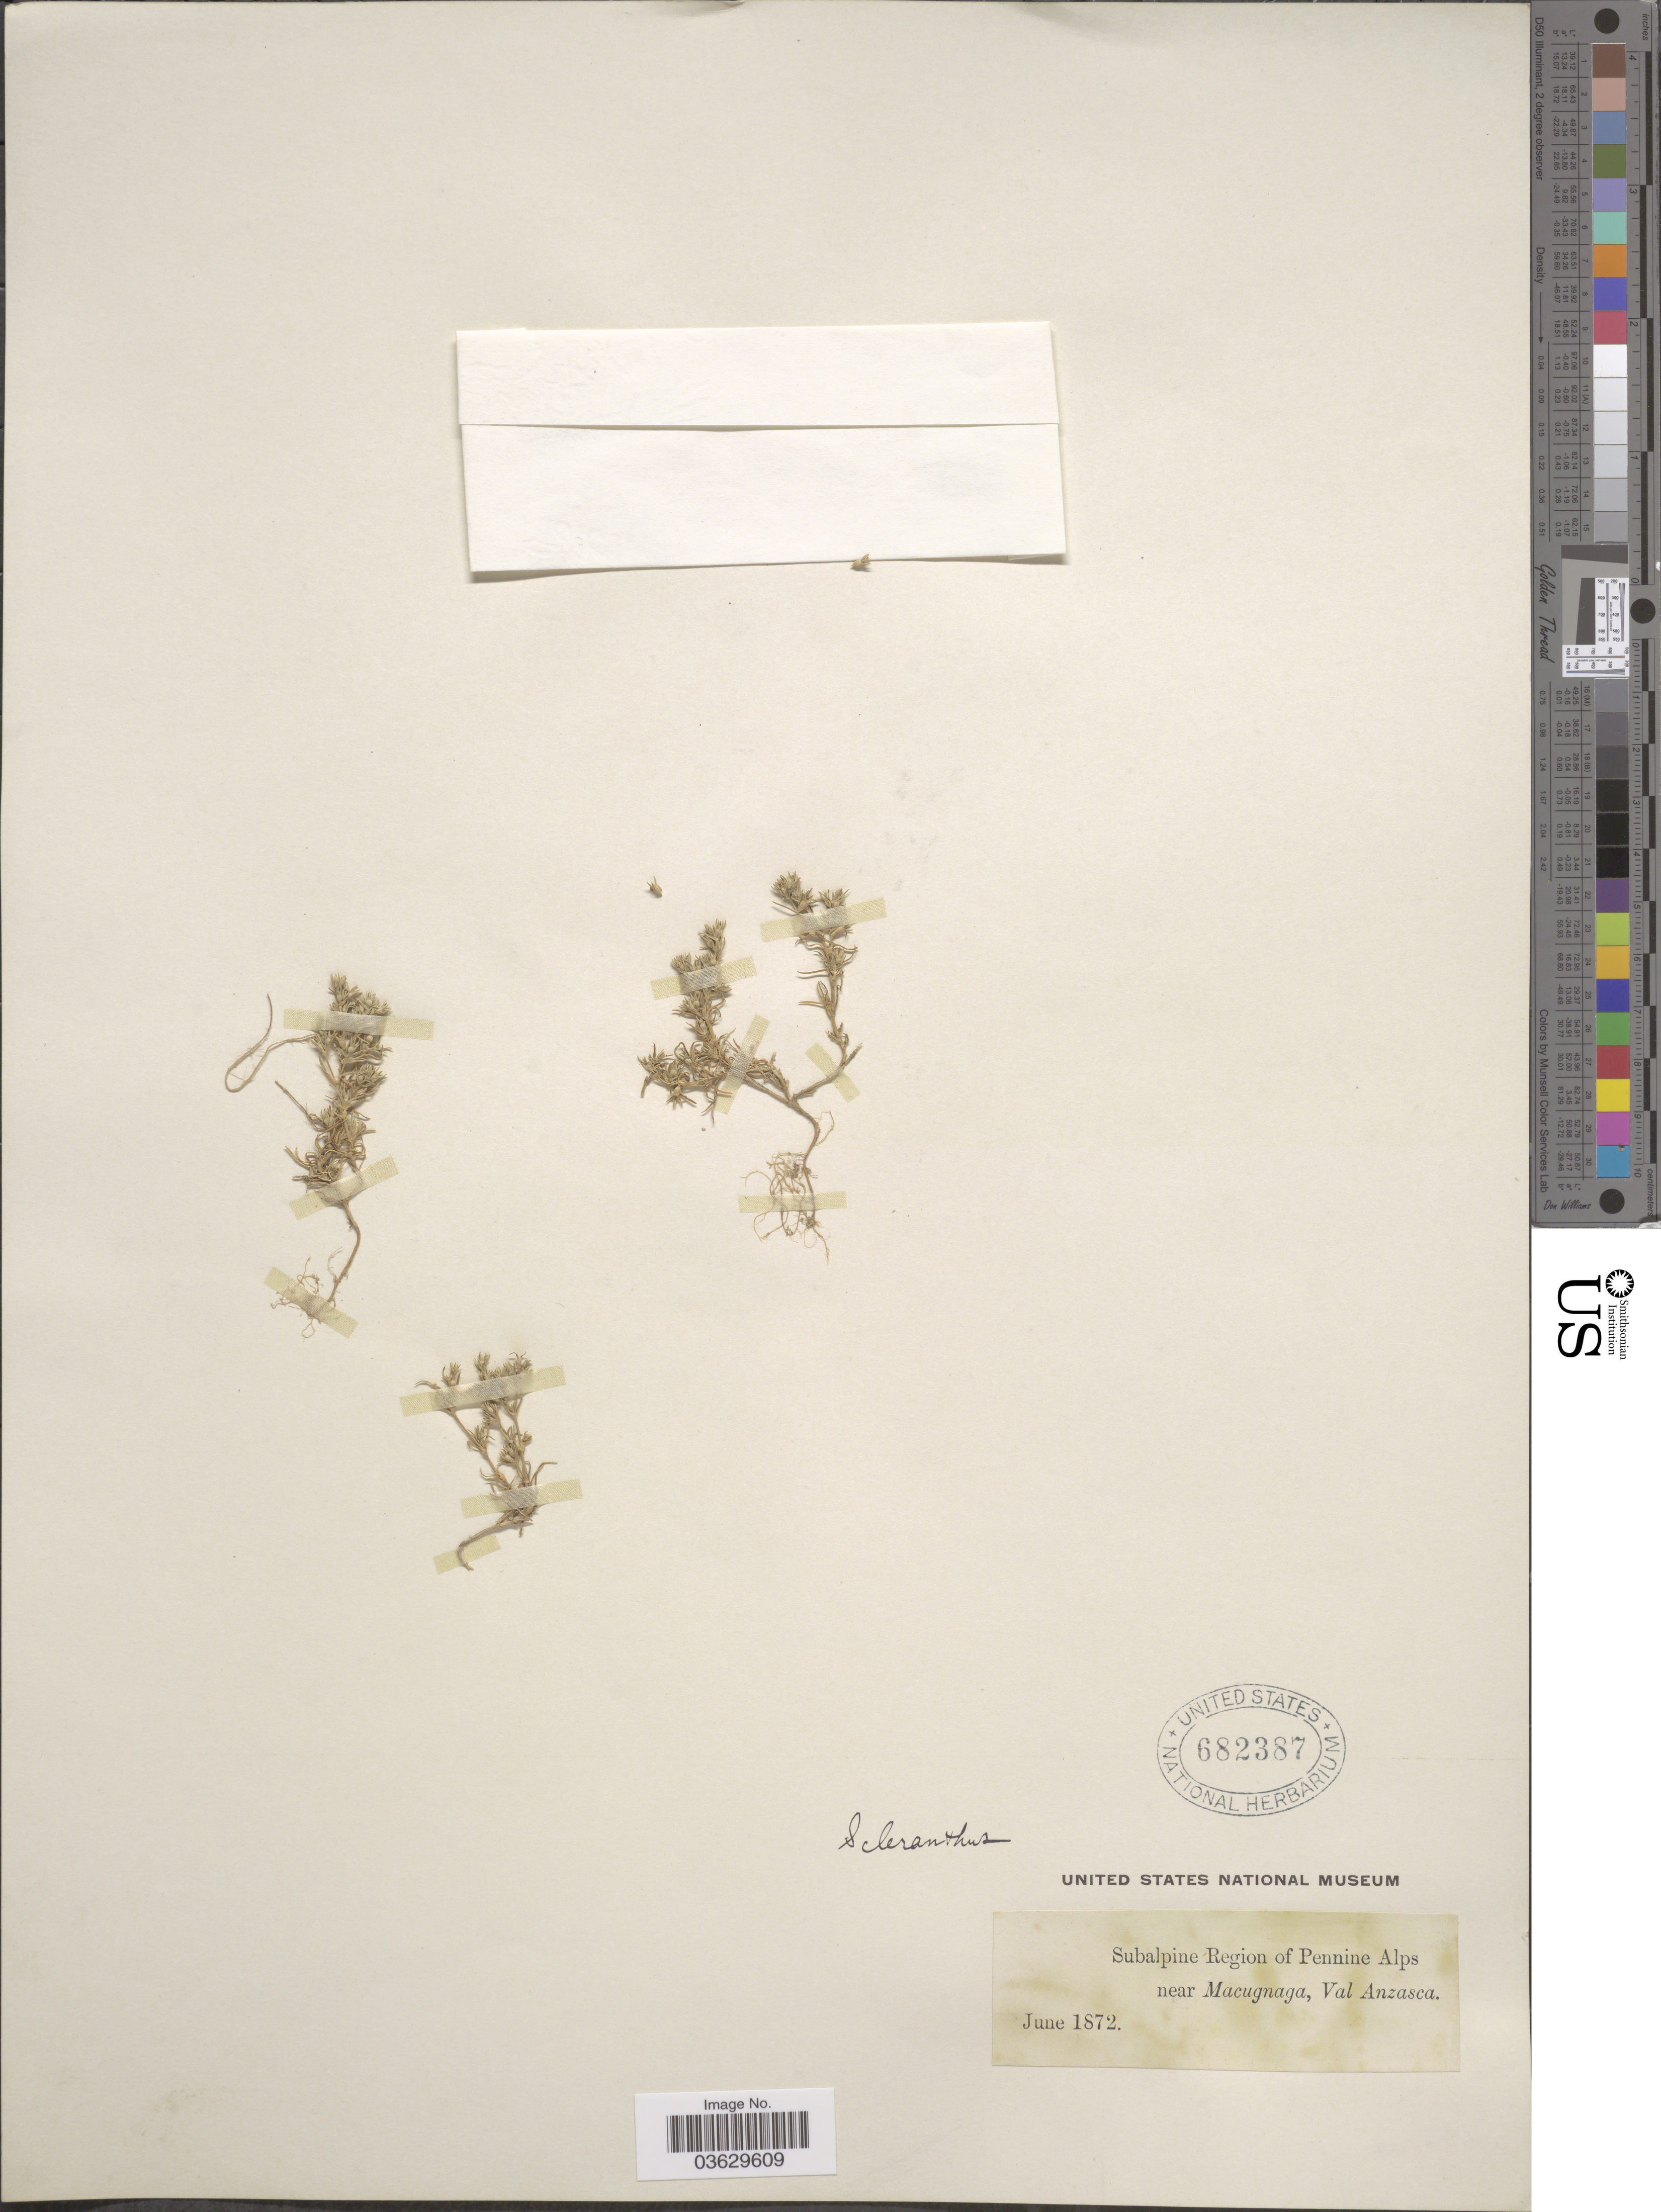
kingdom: Plantae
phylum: Tracheophyta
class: Magnoliopsida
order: Caryophyllales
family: Caryophyllaceae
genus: Scleranthus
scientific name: Scleranthus sp.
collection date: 1872-06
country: Italy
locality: Subalpine Region of the Pennine Alps near Macugnaga, Val Anzasca.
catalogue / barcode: US 682387